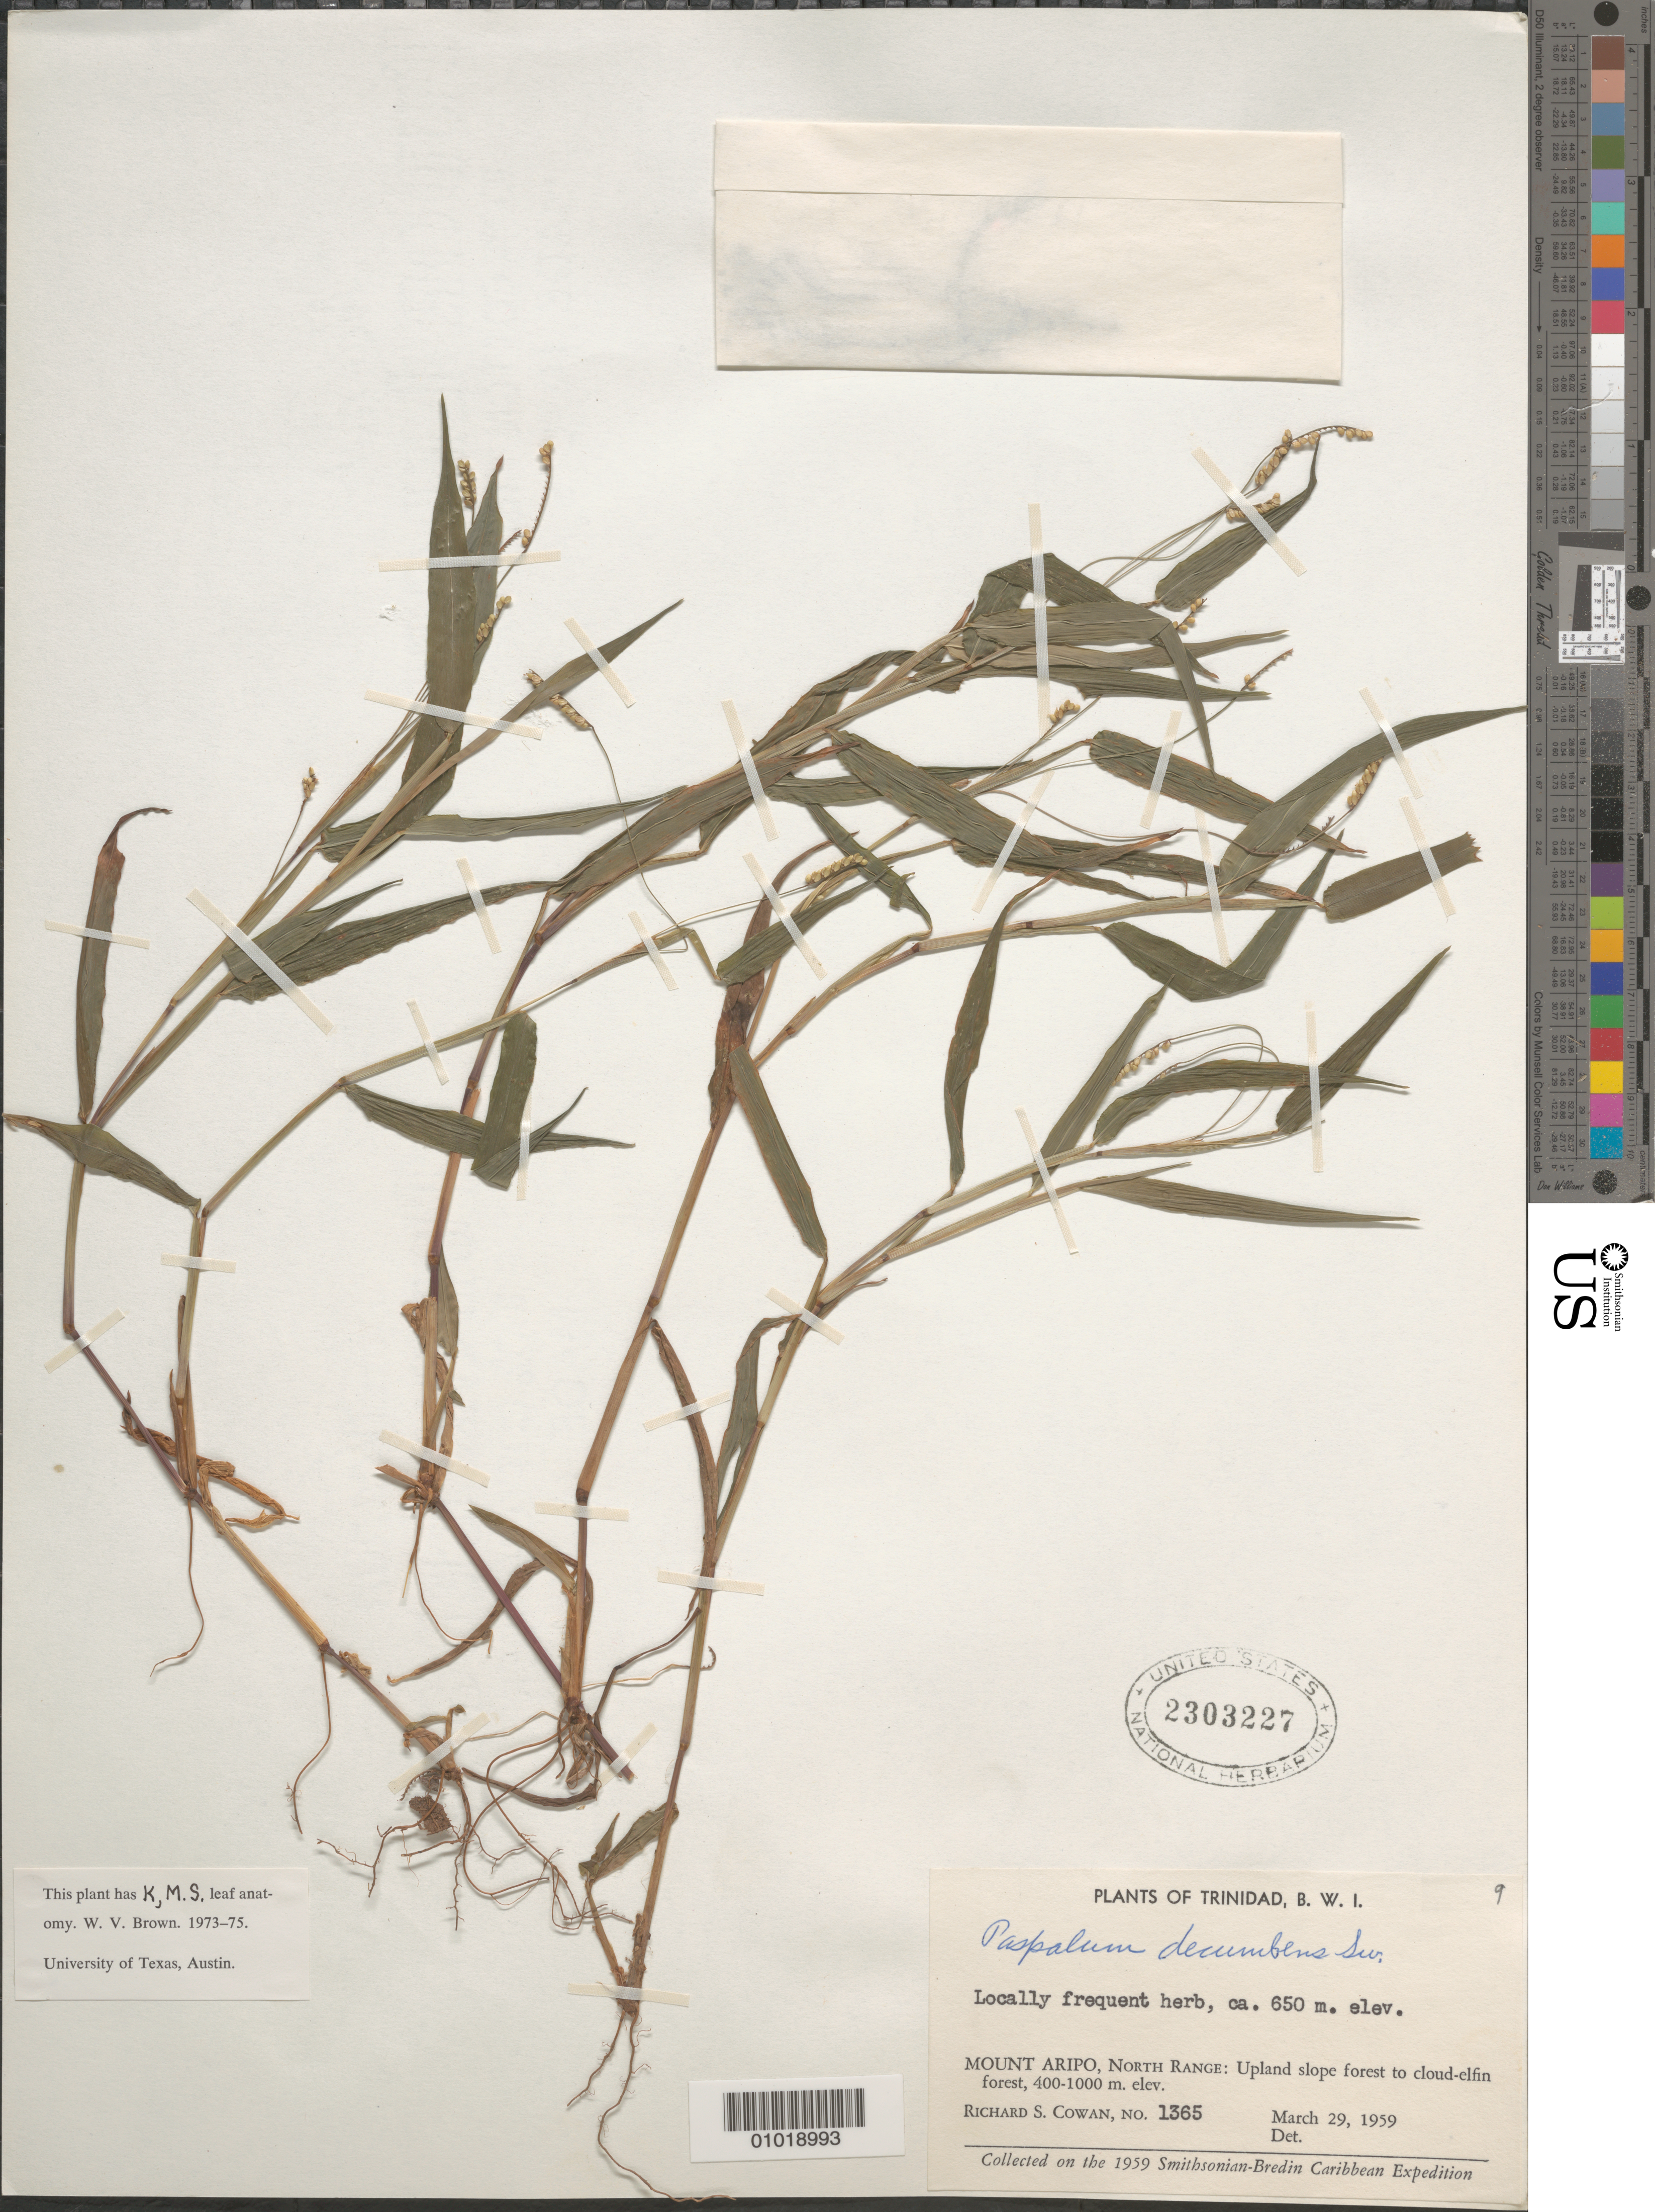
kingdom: Plantae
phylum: Tracheophyta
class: Liliopsida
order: Poales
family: Poaceae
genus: Paspalum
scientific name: Paspalum decumbens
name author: Sw.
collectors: R. S. Cowan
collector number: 1365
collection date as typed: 29 Mar 1959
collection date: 1959-03-29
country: Trinidad and Tobago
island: Trinidad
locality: Mount Aripo, N range, upland slope forest to cloud-elfin forest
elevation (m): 650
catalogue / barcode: US 2303227